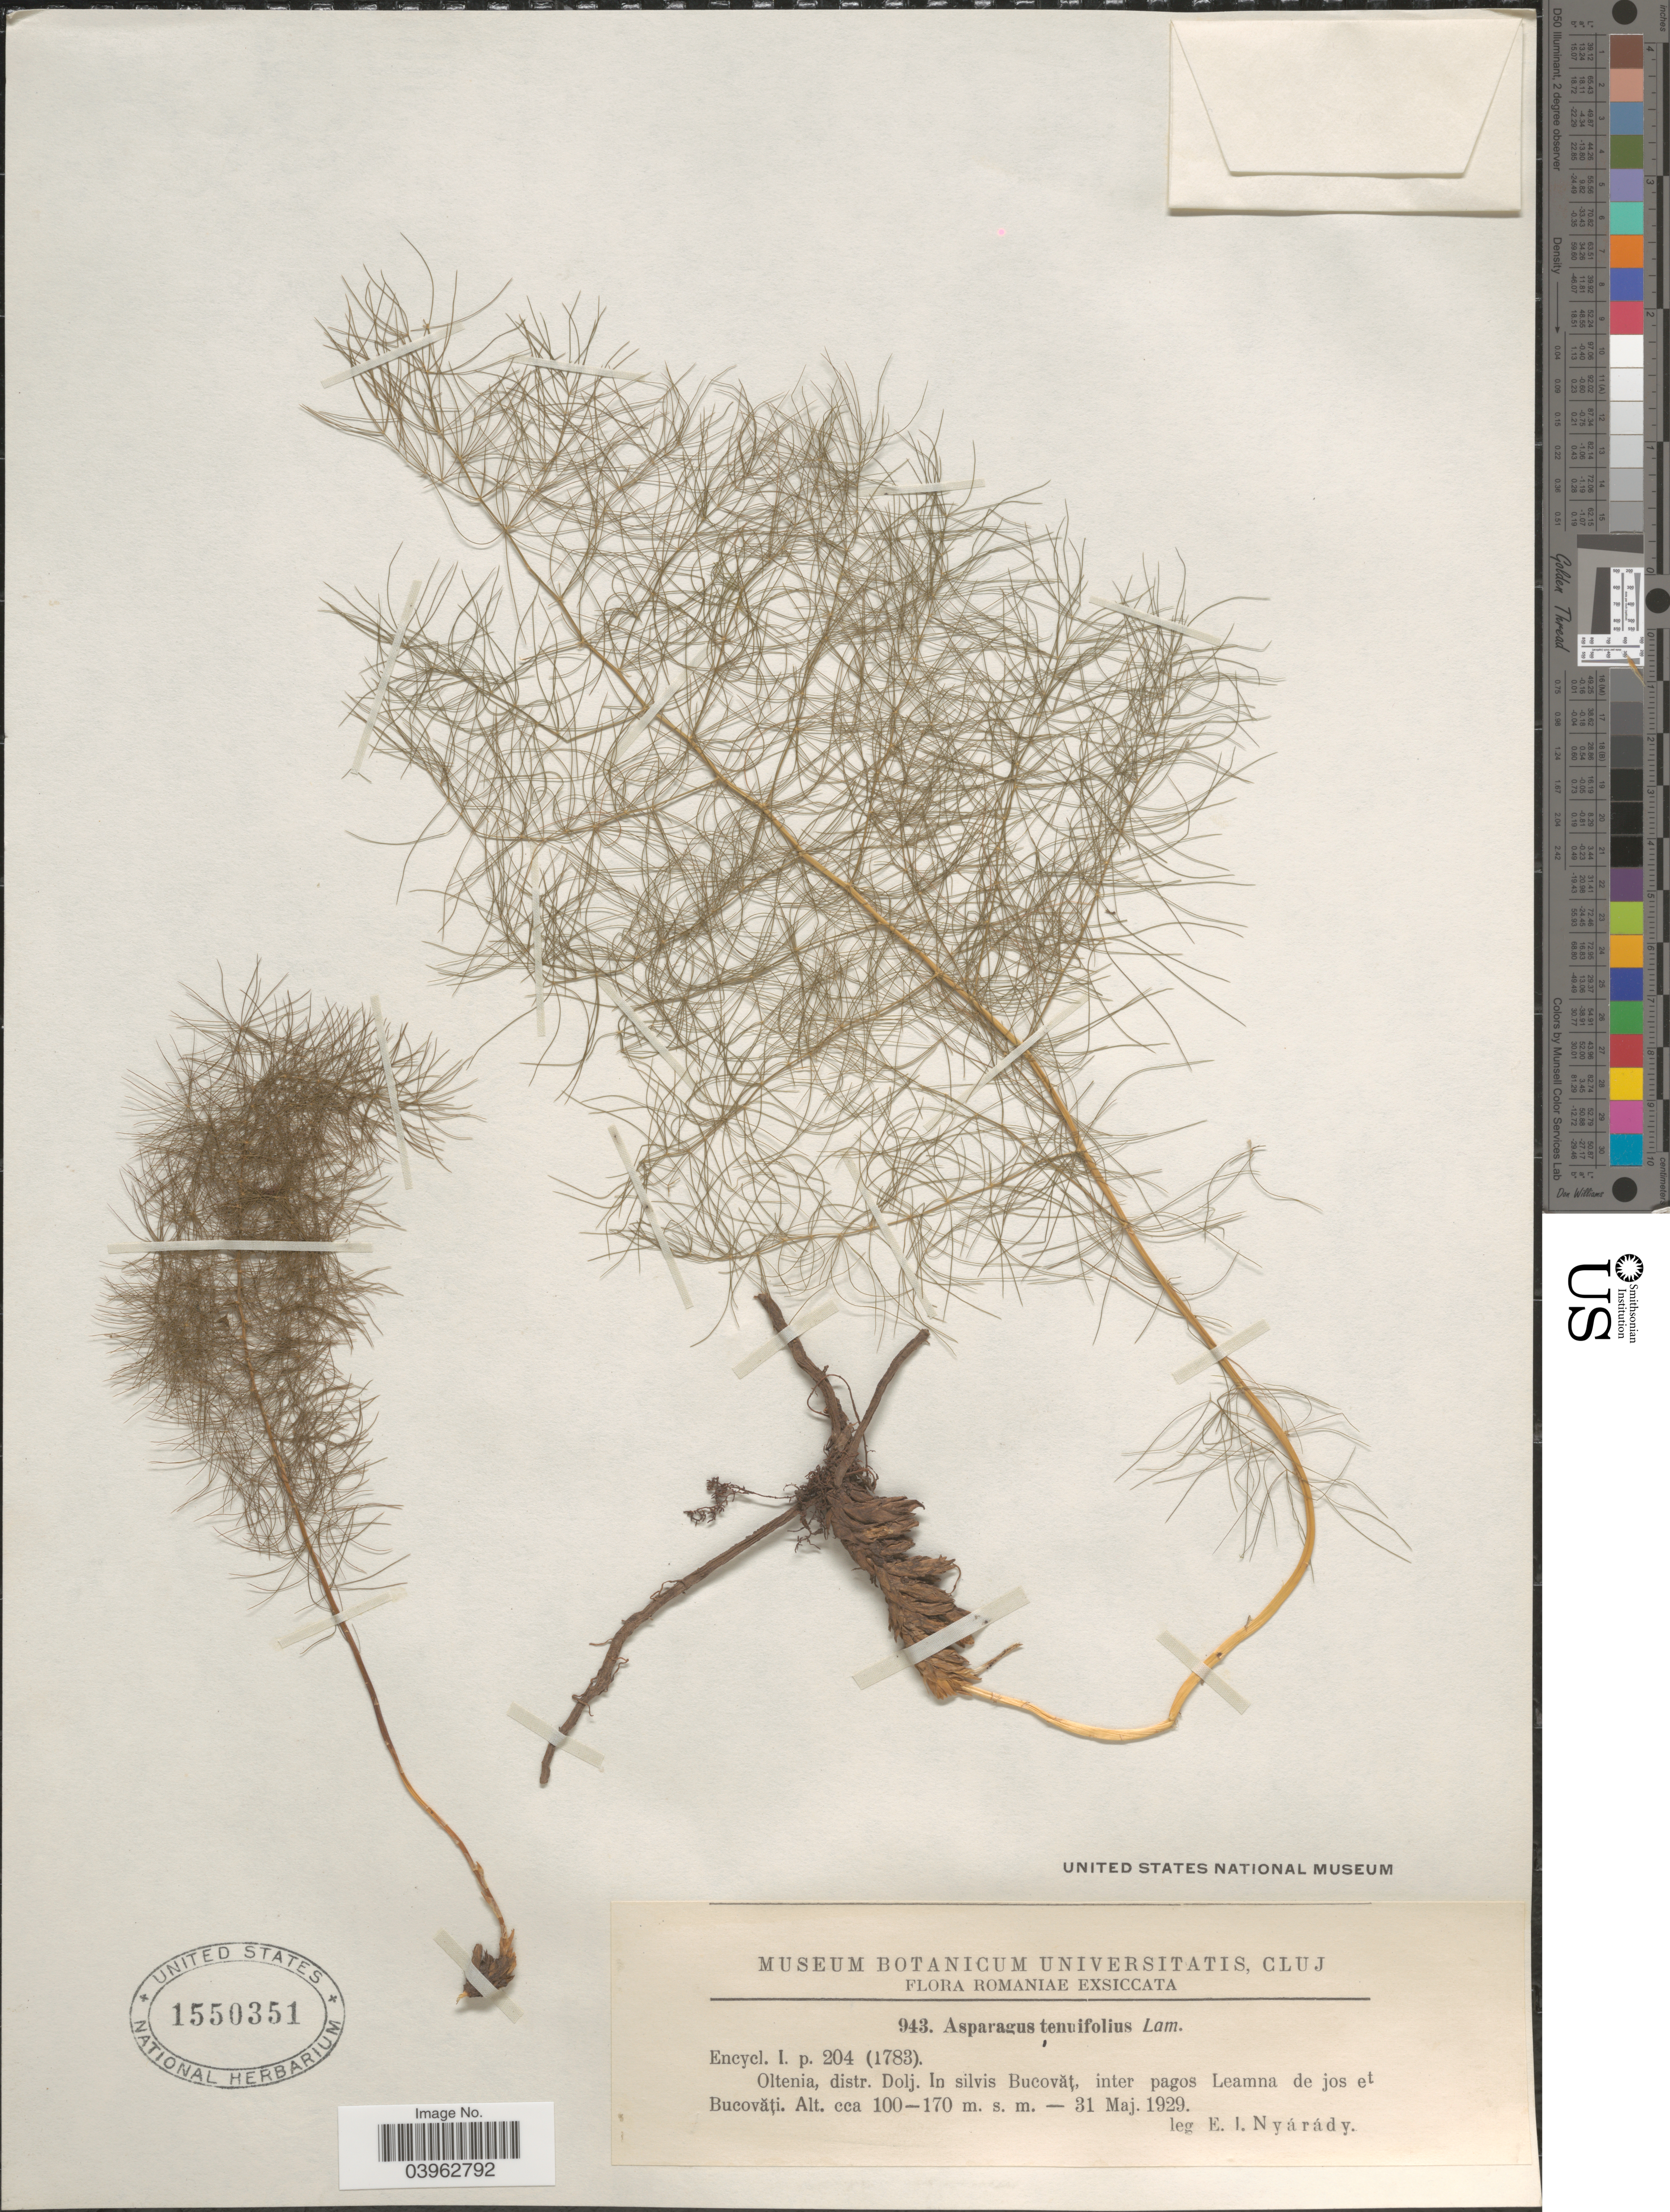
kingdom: Plantae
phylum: Tracheophyta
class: Liliopsida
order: Asparagales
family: Asparagaceae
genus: Asparagus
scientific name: Asparagus tenuifolius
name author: Lam.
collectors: E. Nyárády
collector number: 943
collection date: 1929-05-31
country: Romania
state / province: Dolj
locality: Romaniae. Oltenia, distr. Dolj. In silvis Bucovăt, inter pagos Leamna de jos et Bucovăti.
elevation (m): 100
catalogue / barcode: US 1550351